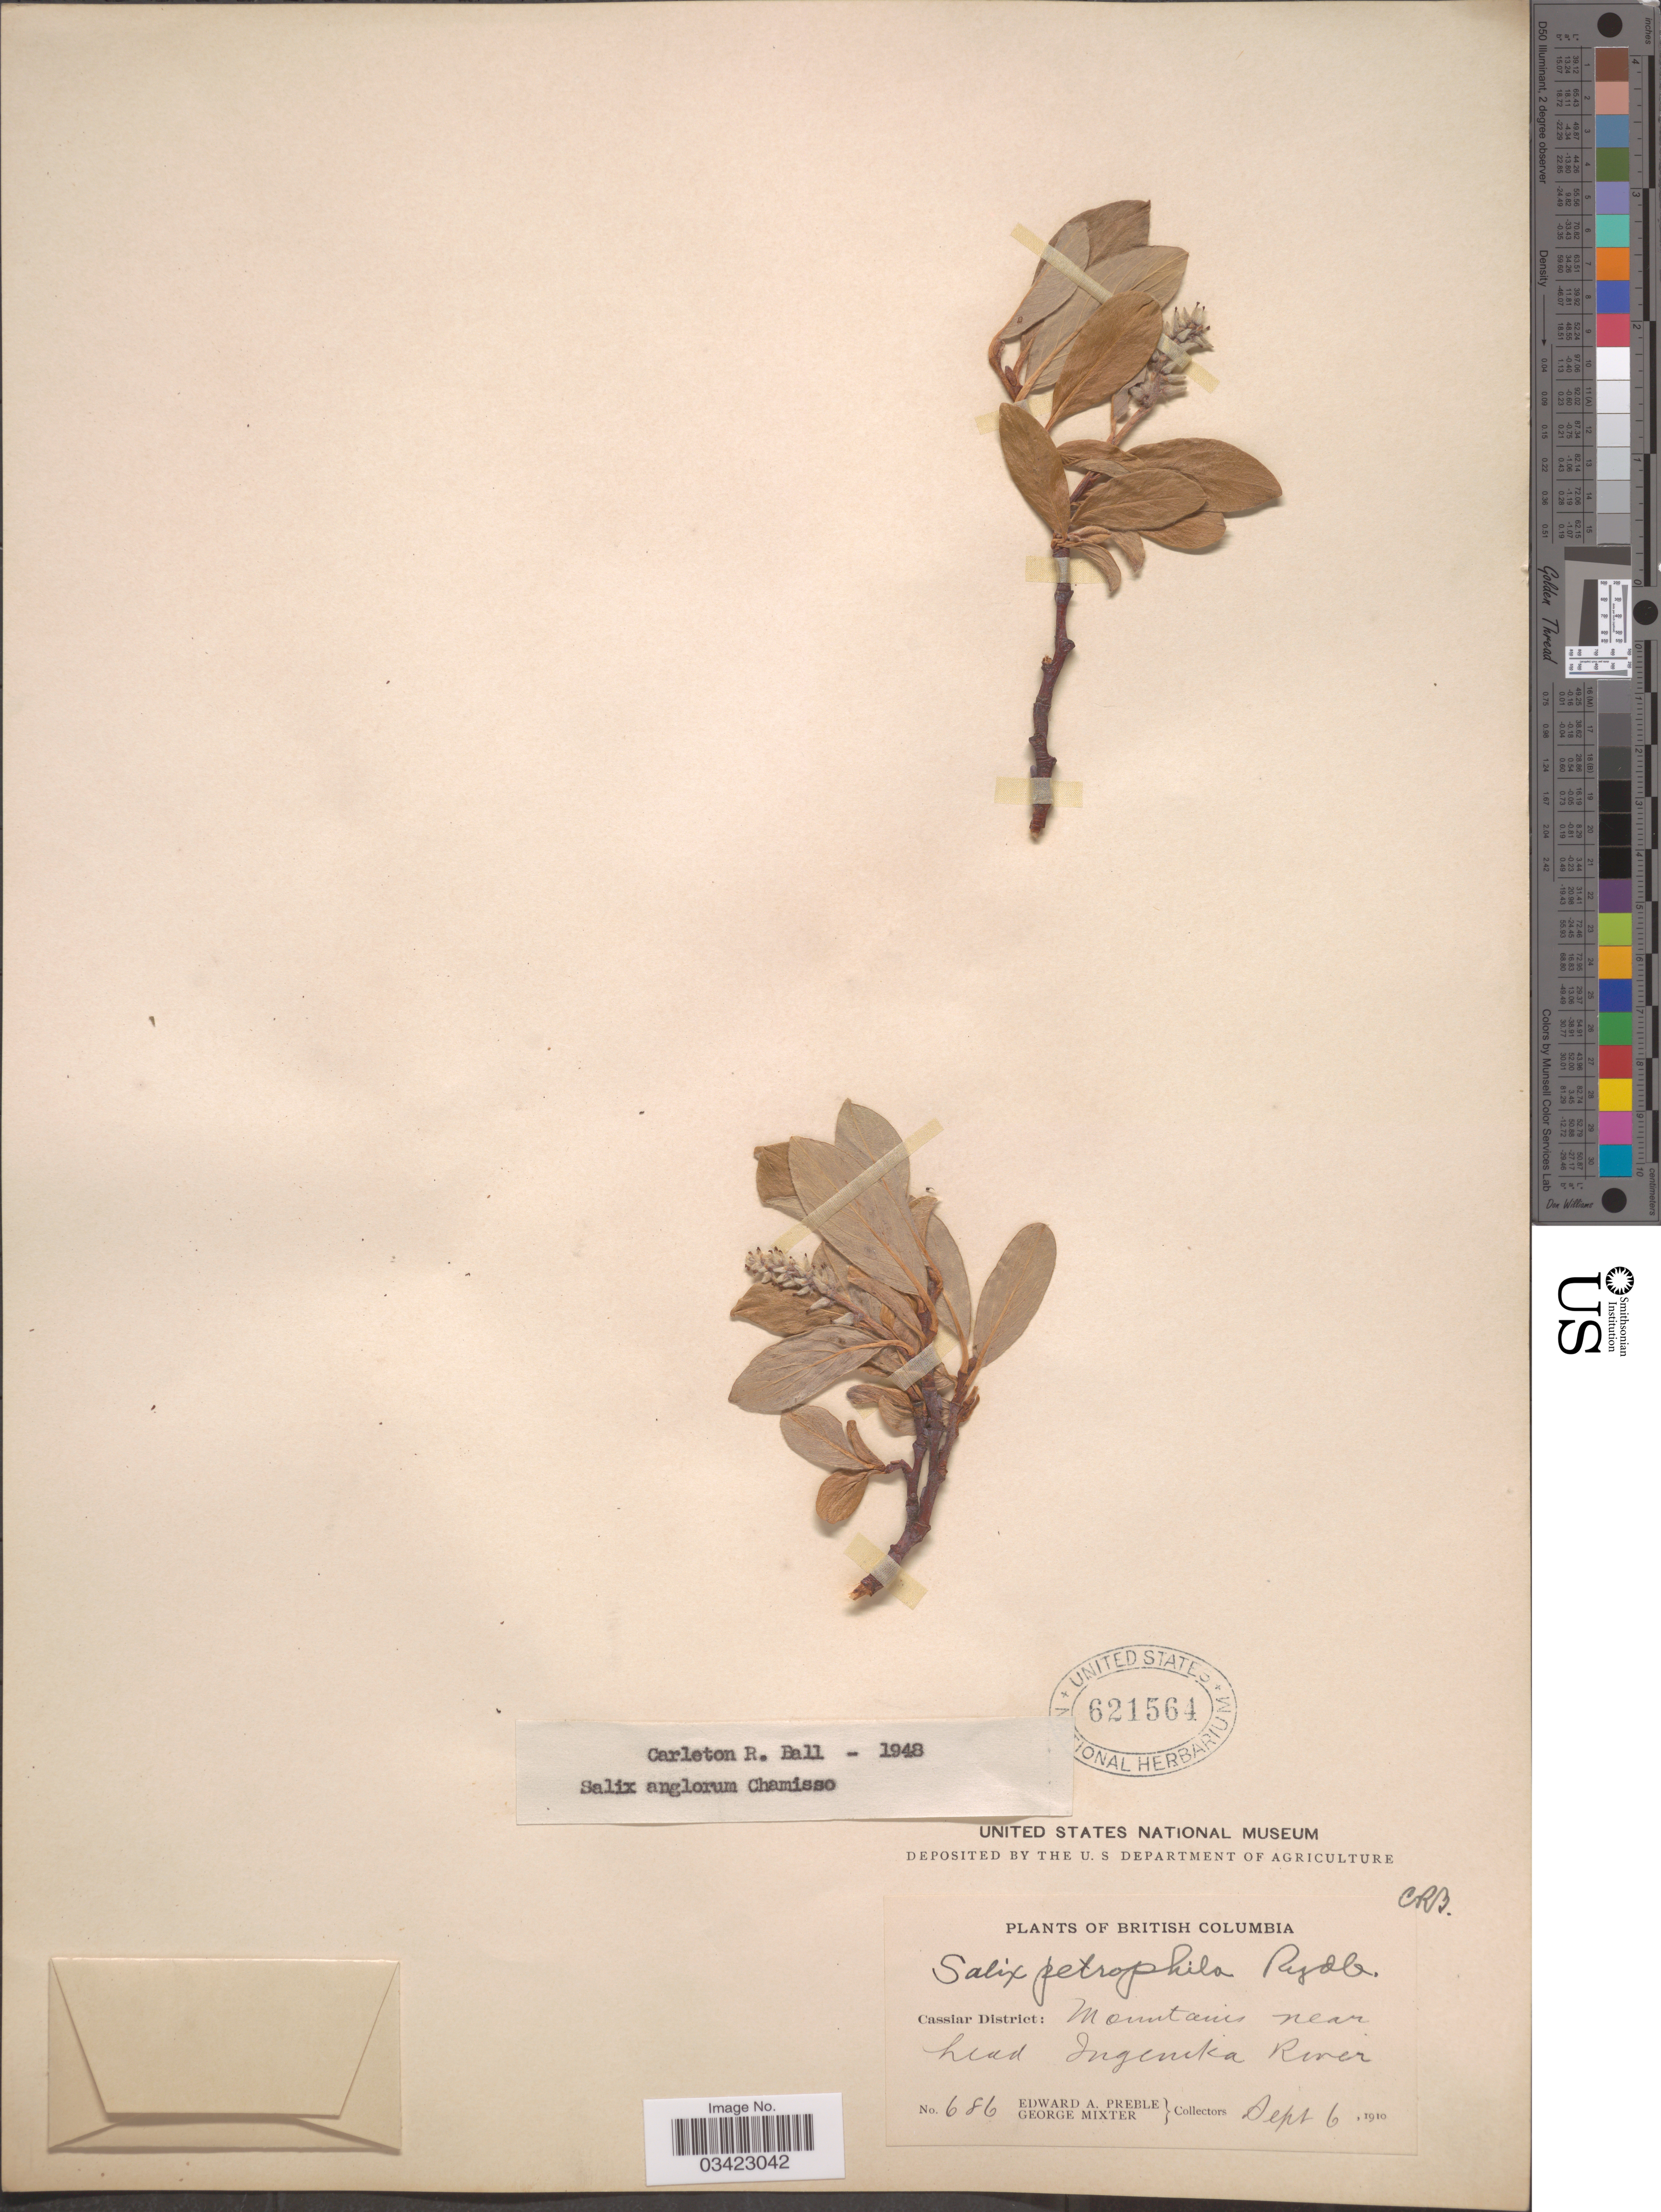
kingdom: Plantae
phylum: Tracheophyta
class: Magnoliopsida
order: Malpighiales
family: Salicaceae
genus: Salix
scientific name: Salix anglorum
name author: Cham.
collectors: E. Preble & G. Mixter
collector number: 686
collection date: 1910-09-06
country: Canada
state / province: British Columbia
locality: Cassiar District: Mountains near head Ingenika River.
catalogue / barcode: US 621564